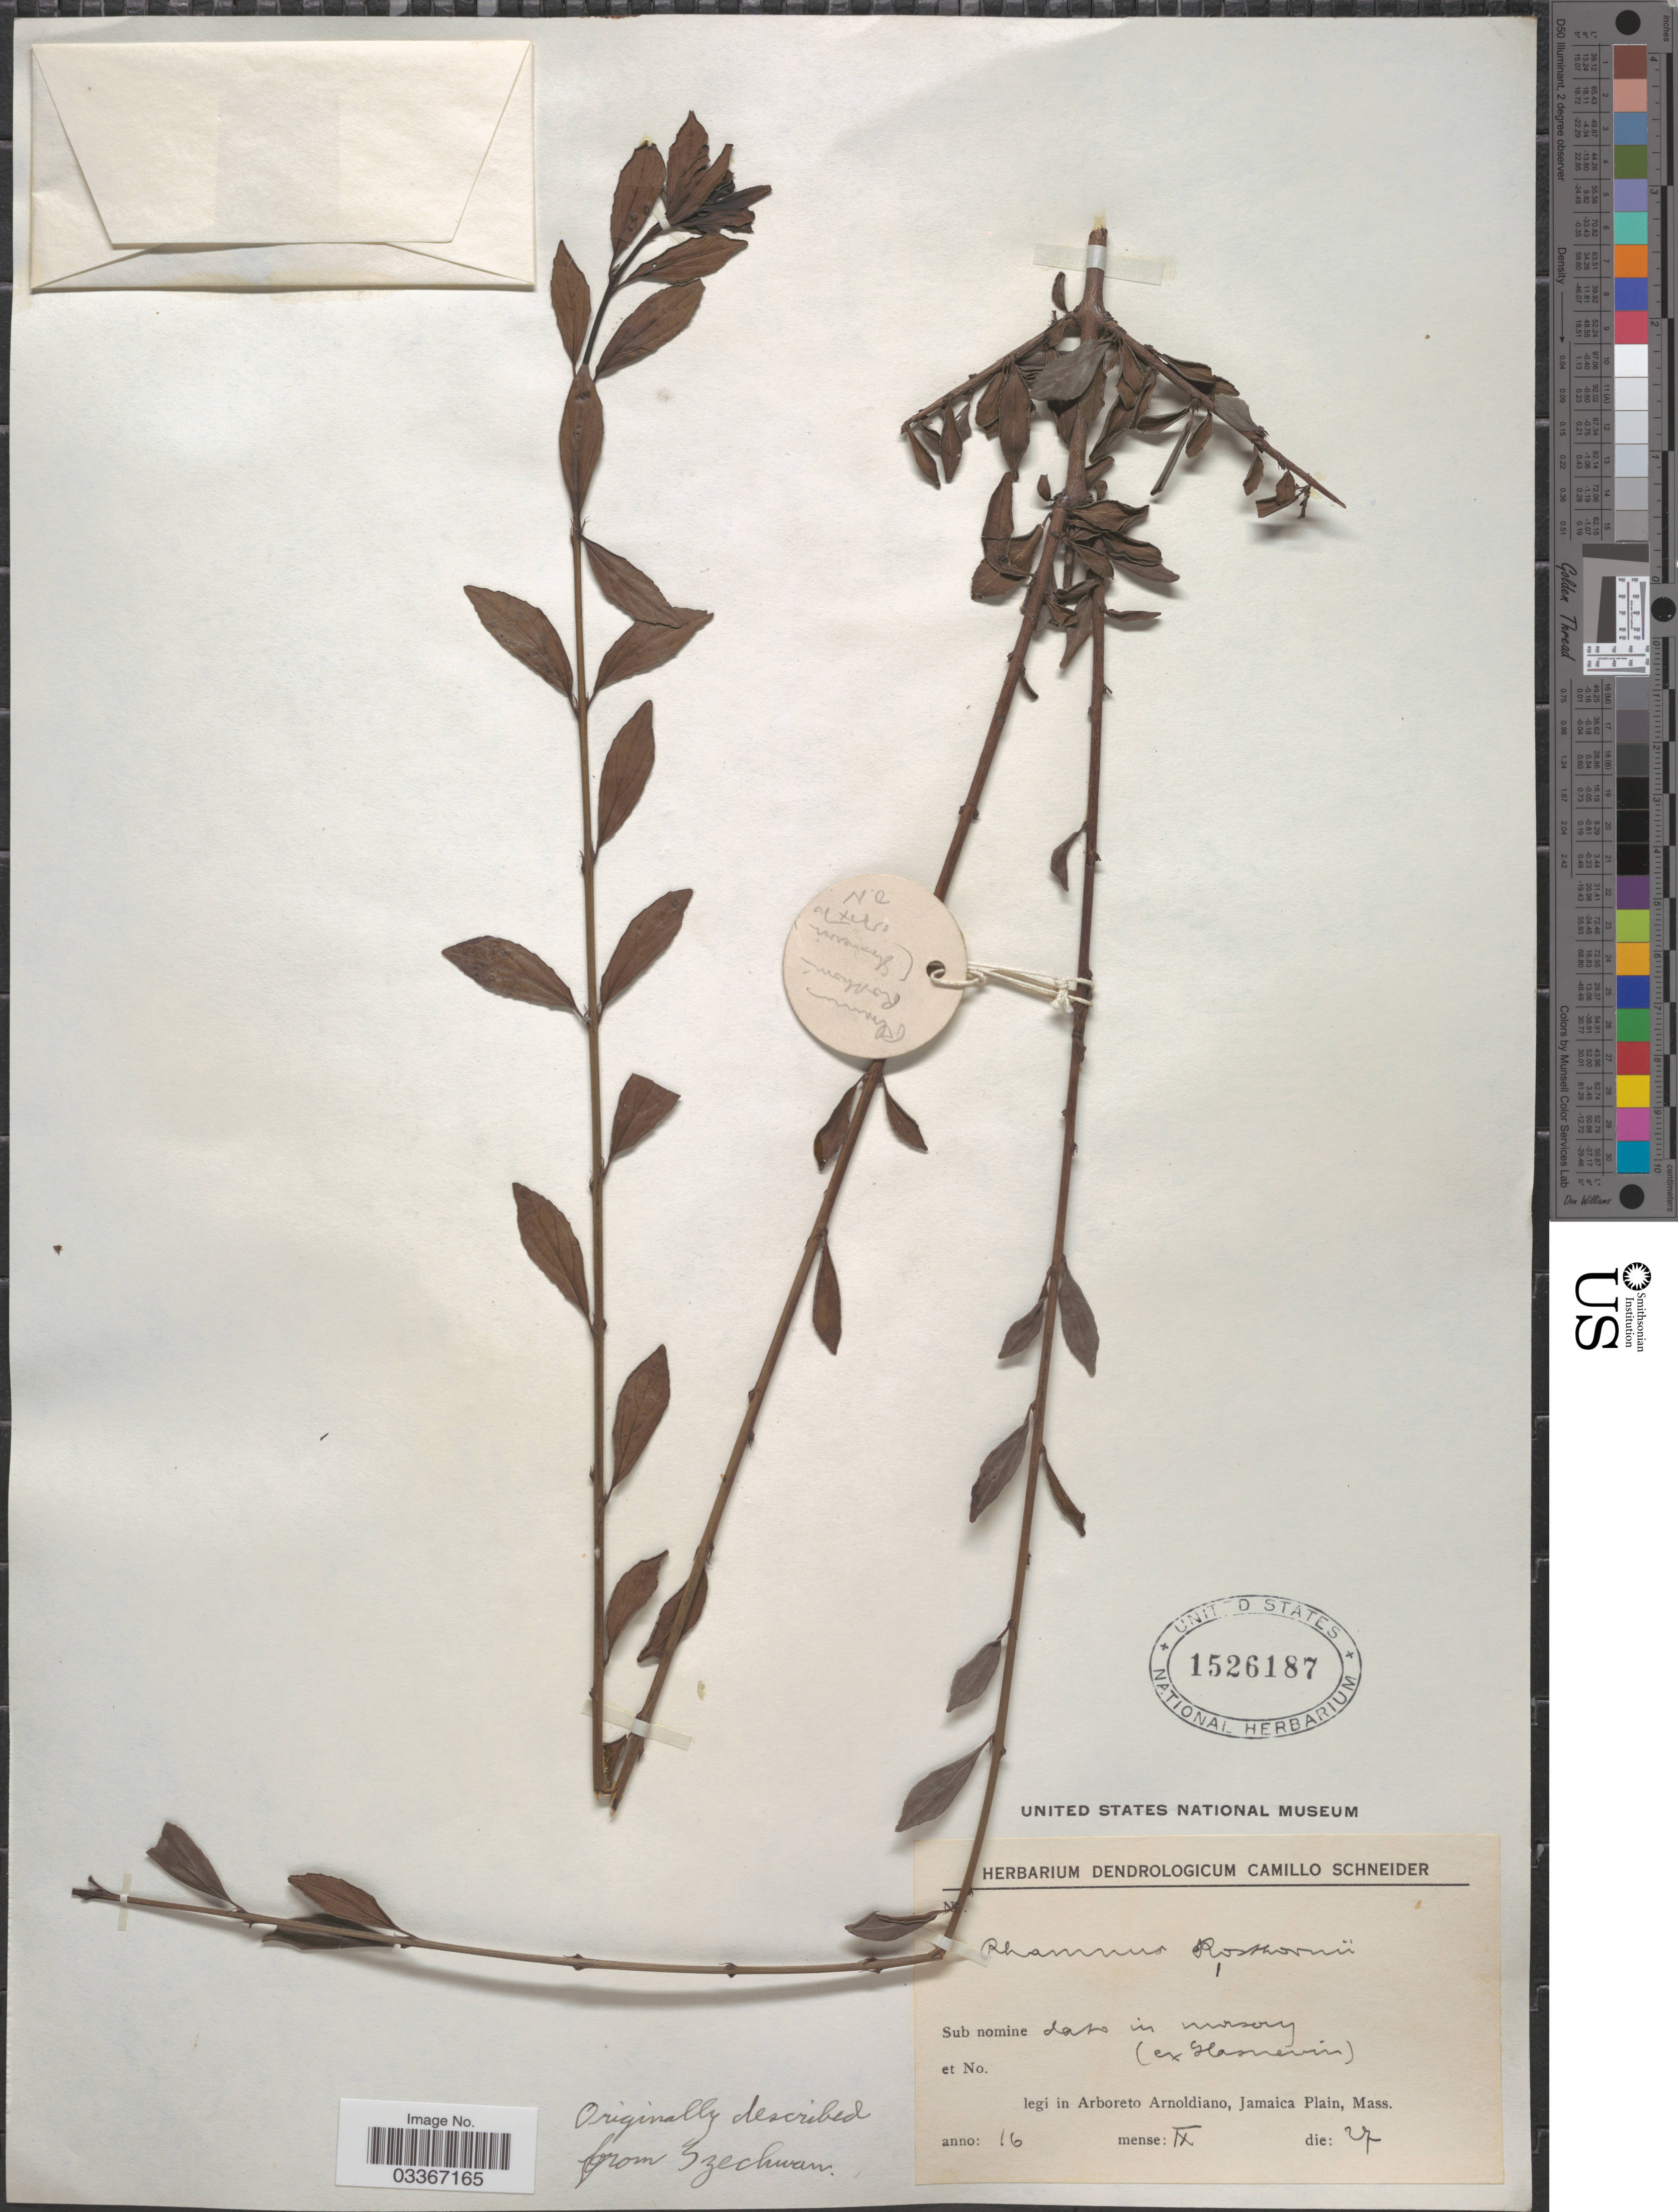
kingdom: Plantae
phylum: Tracheophyta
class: Magnoliopsida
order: Rosales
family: Rhamnaceae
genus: Rhamnus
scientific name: Rhamnus rosthornii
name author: E. Pritz.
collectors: ex herb. Dendrologicum C. Schneider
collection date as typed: Transcribed d/m/y: 27/9/16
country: United States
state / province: Massachusetts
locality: In Arboreto Arnoldiano, Jamaica Plain.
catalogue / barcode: US 1526187